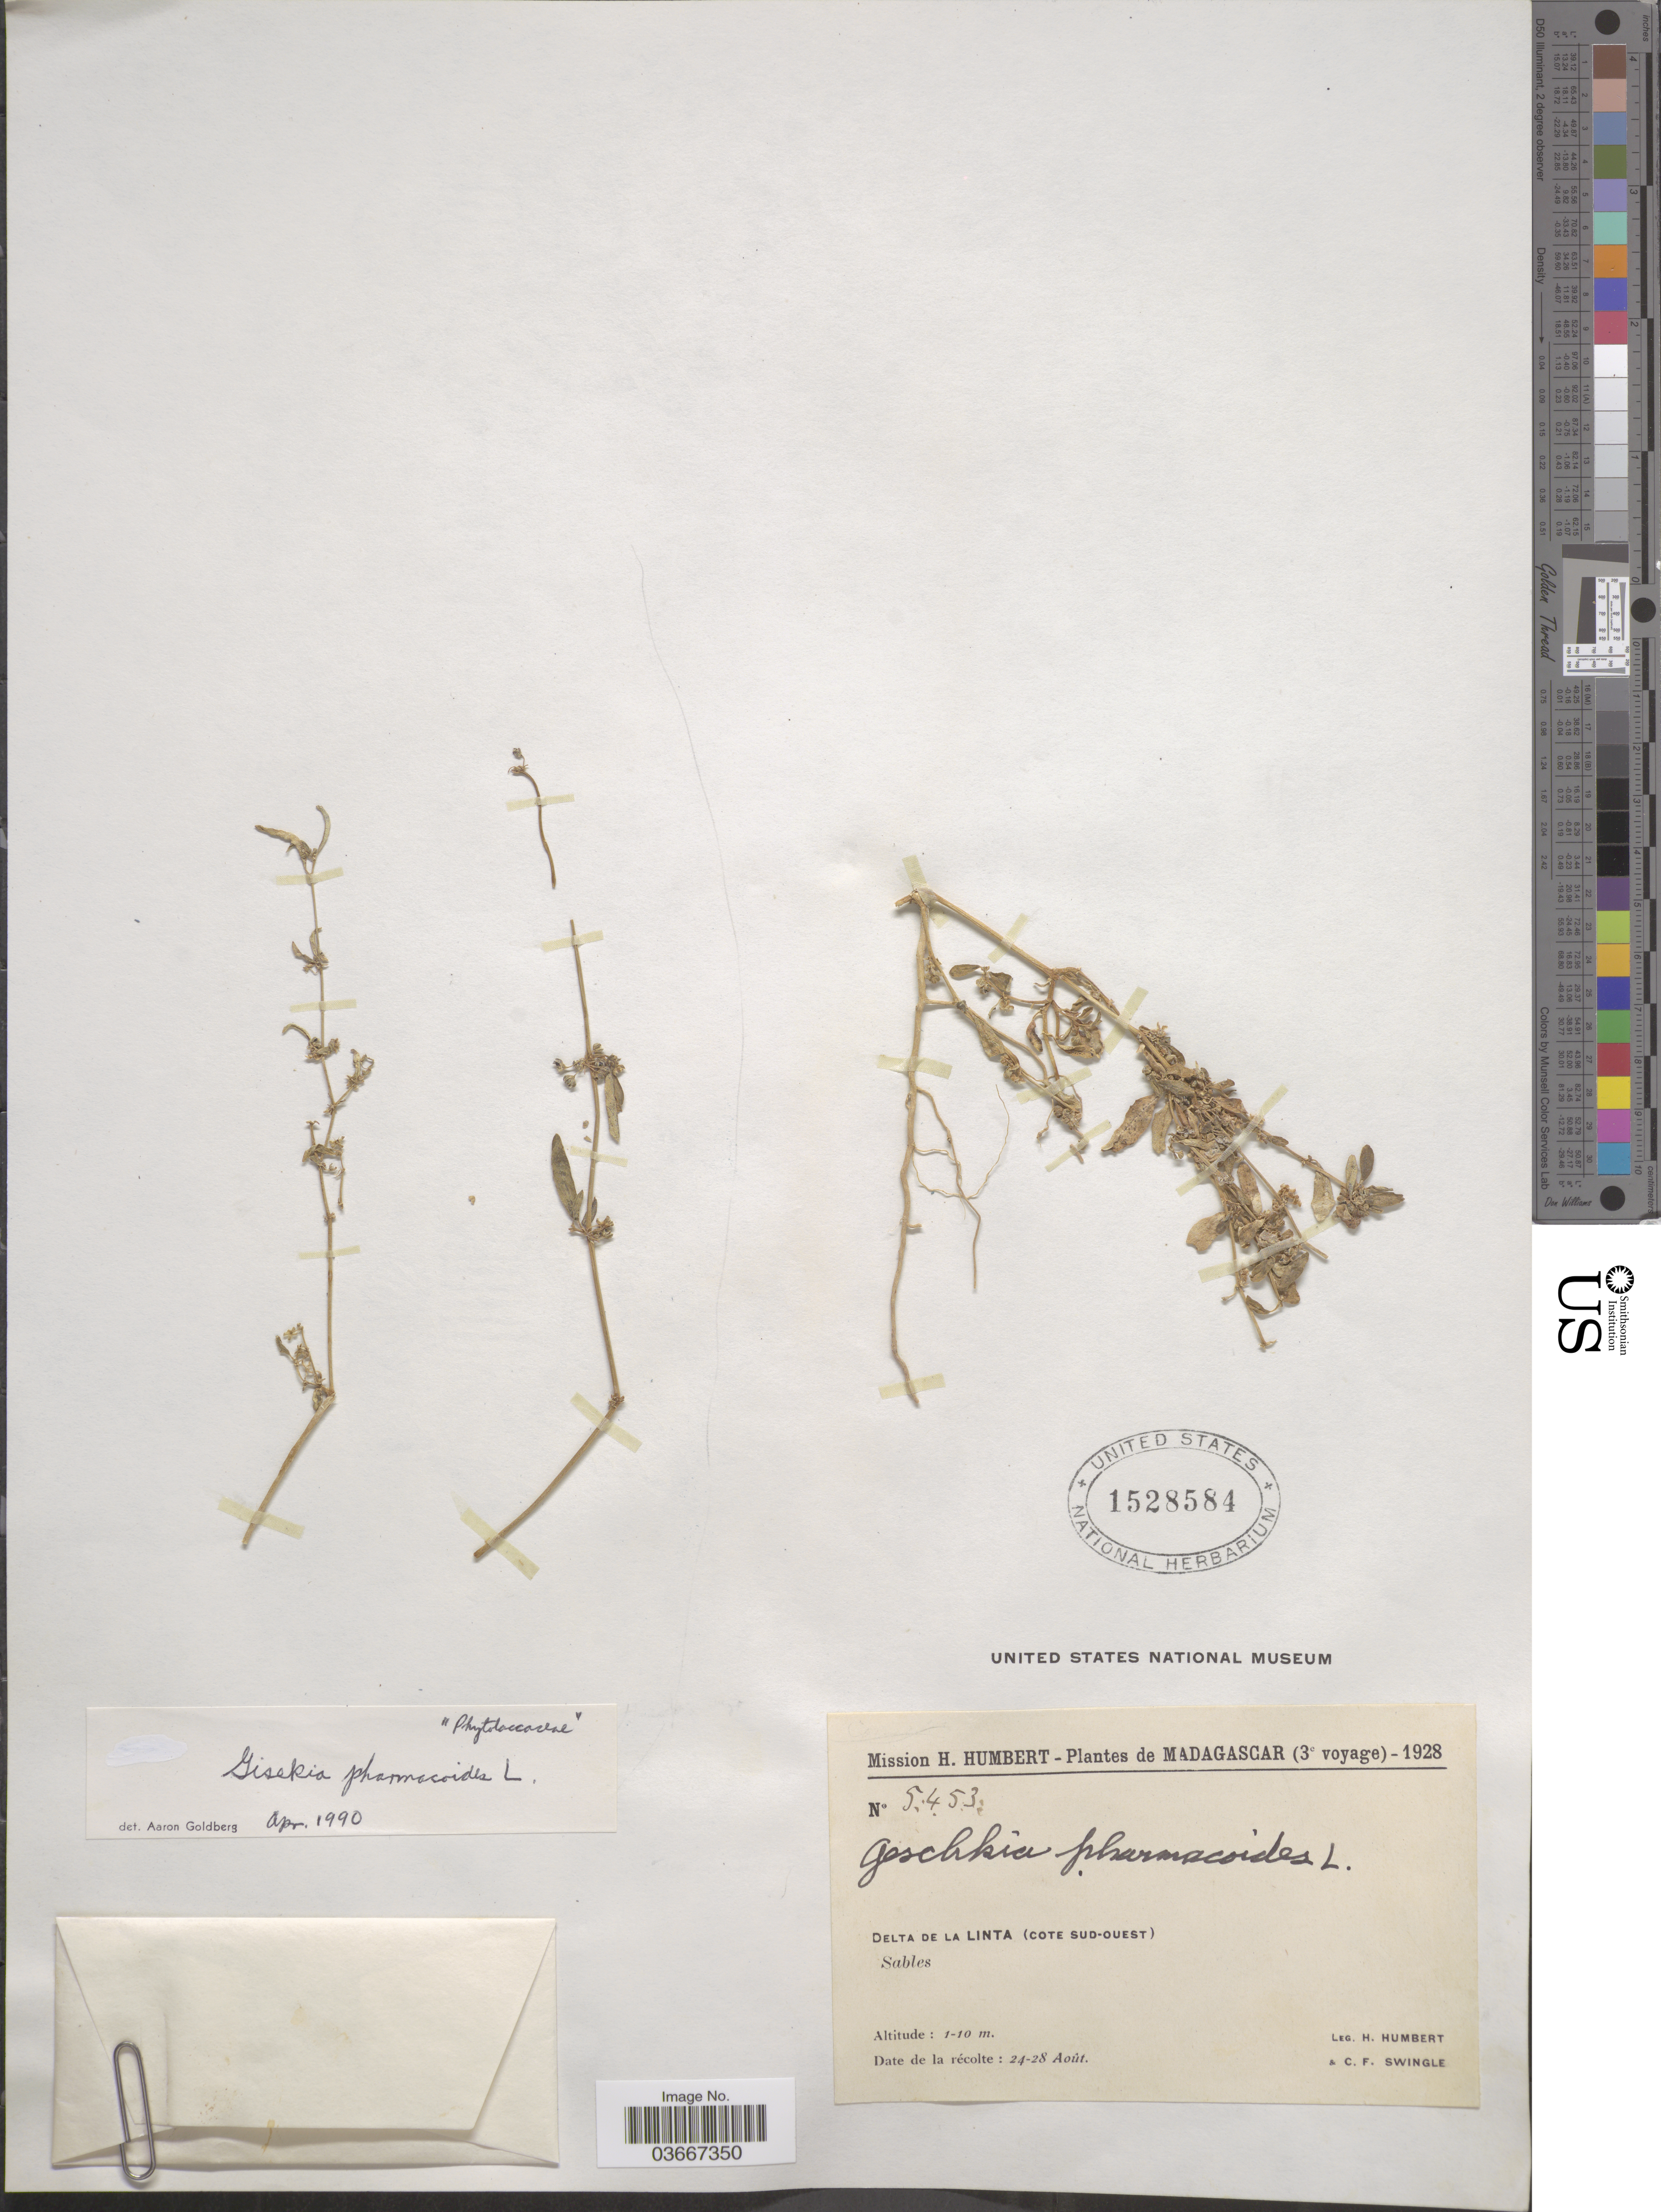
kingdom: Plantae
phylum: Tracheophyta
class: Magnoliopsida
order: Caryophyllales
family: Gisekiaceae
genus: Gisekia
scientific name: Gisekia pharnaceoides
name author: L.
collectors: H. Humbert & C. Swingle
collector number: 5453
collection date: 1928-08-24/1928-08-28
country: Madagascar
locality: Delta de La Linta (Cote Sud-Ouest).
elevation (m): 1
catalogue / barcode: US 1528584